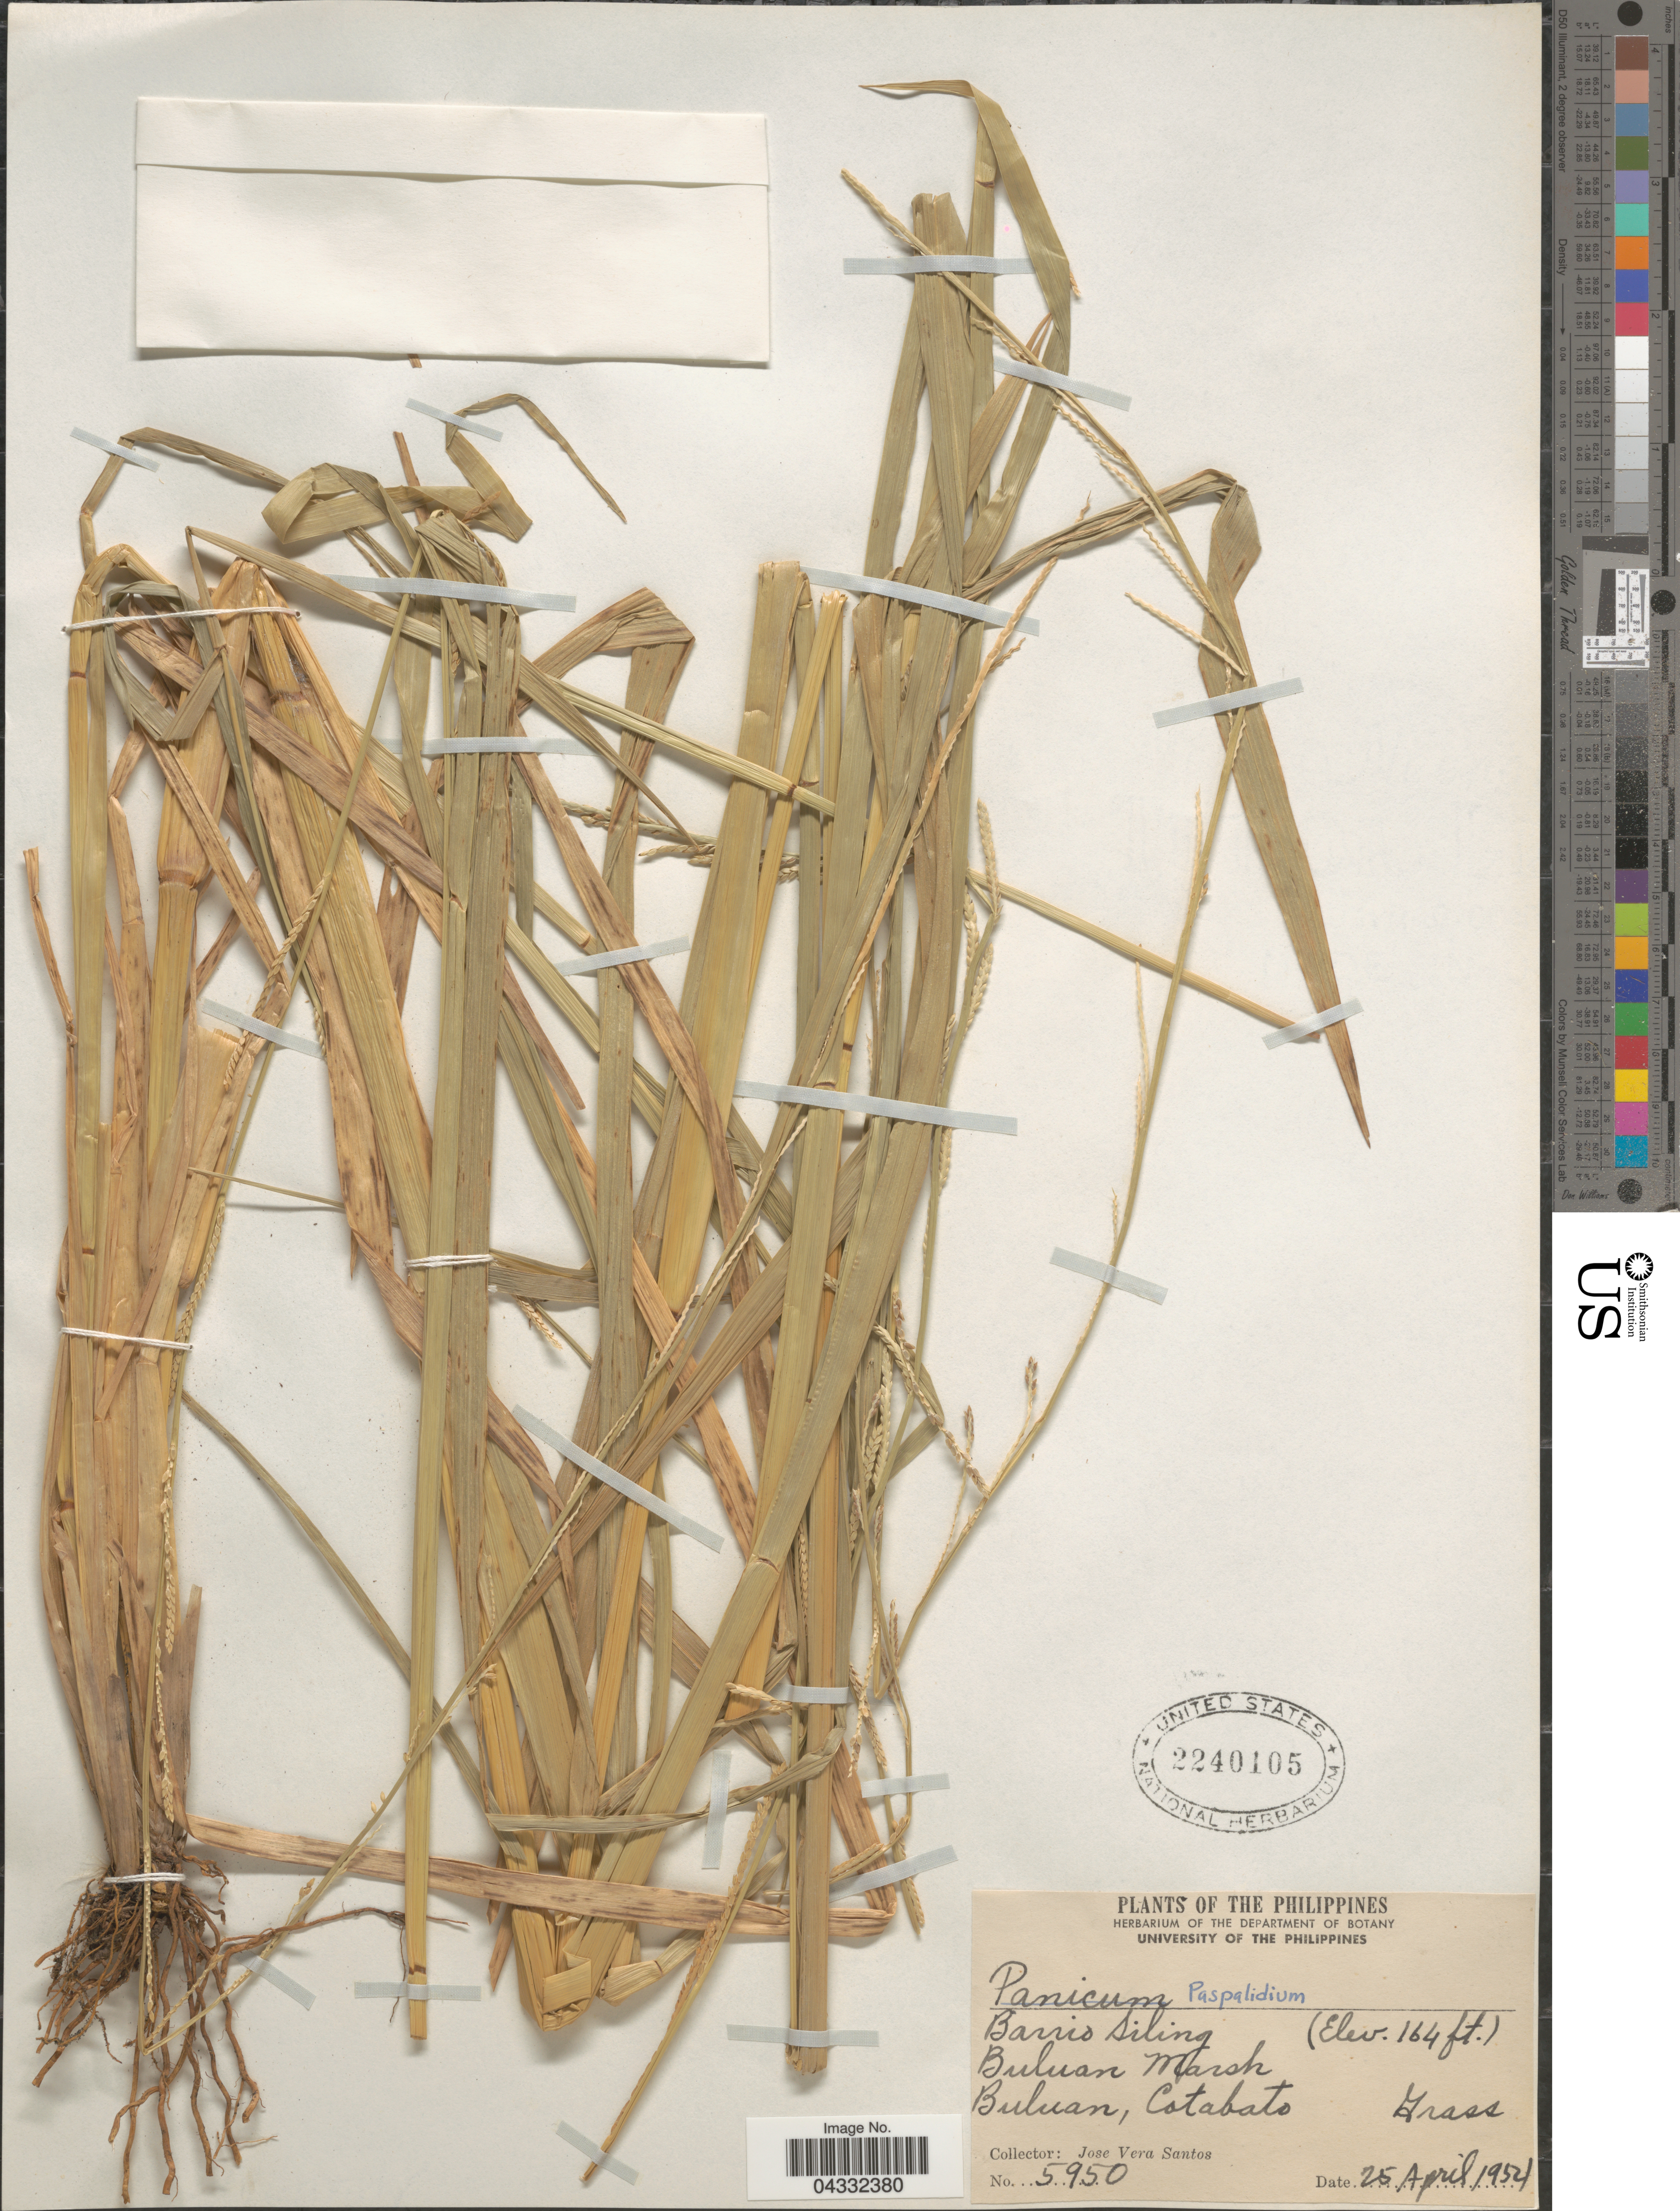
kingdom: Plantae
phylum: Tracheophyta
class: Liliopsida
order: Poales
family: Poaceae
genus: Setaria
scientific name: Setaria sp.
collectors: J. V. Santos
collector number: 5950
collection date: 1954-04-25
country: Philippines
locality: Barrio Siling. Buluan Marsh. Buluan, Cotabato.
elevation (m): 50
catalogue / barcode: US 2240105